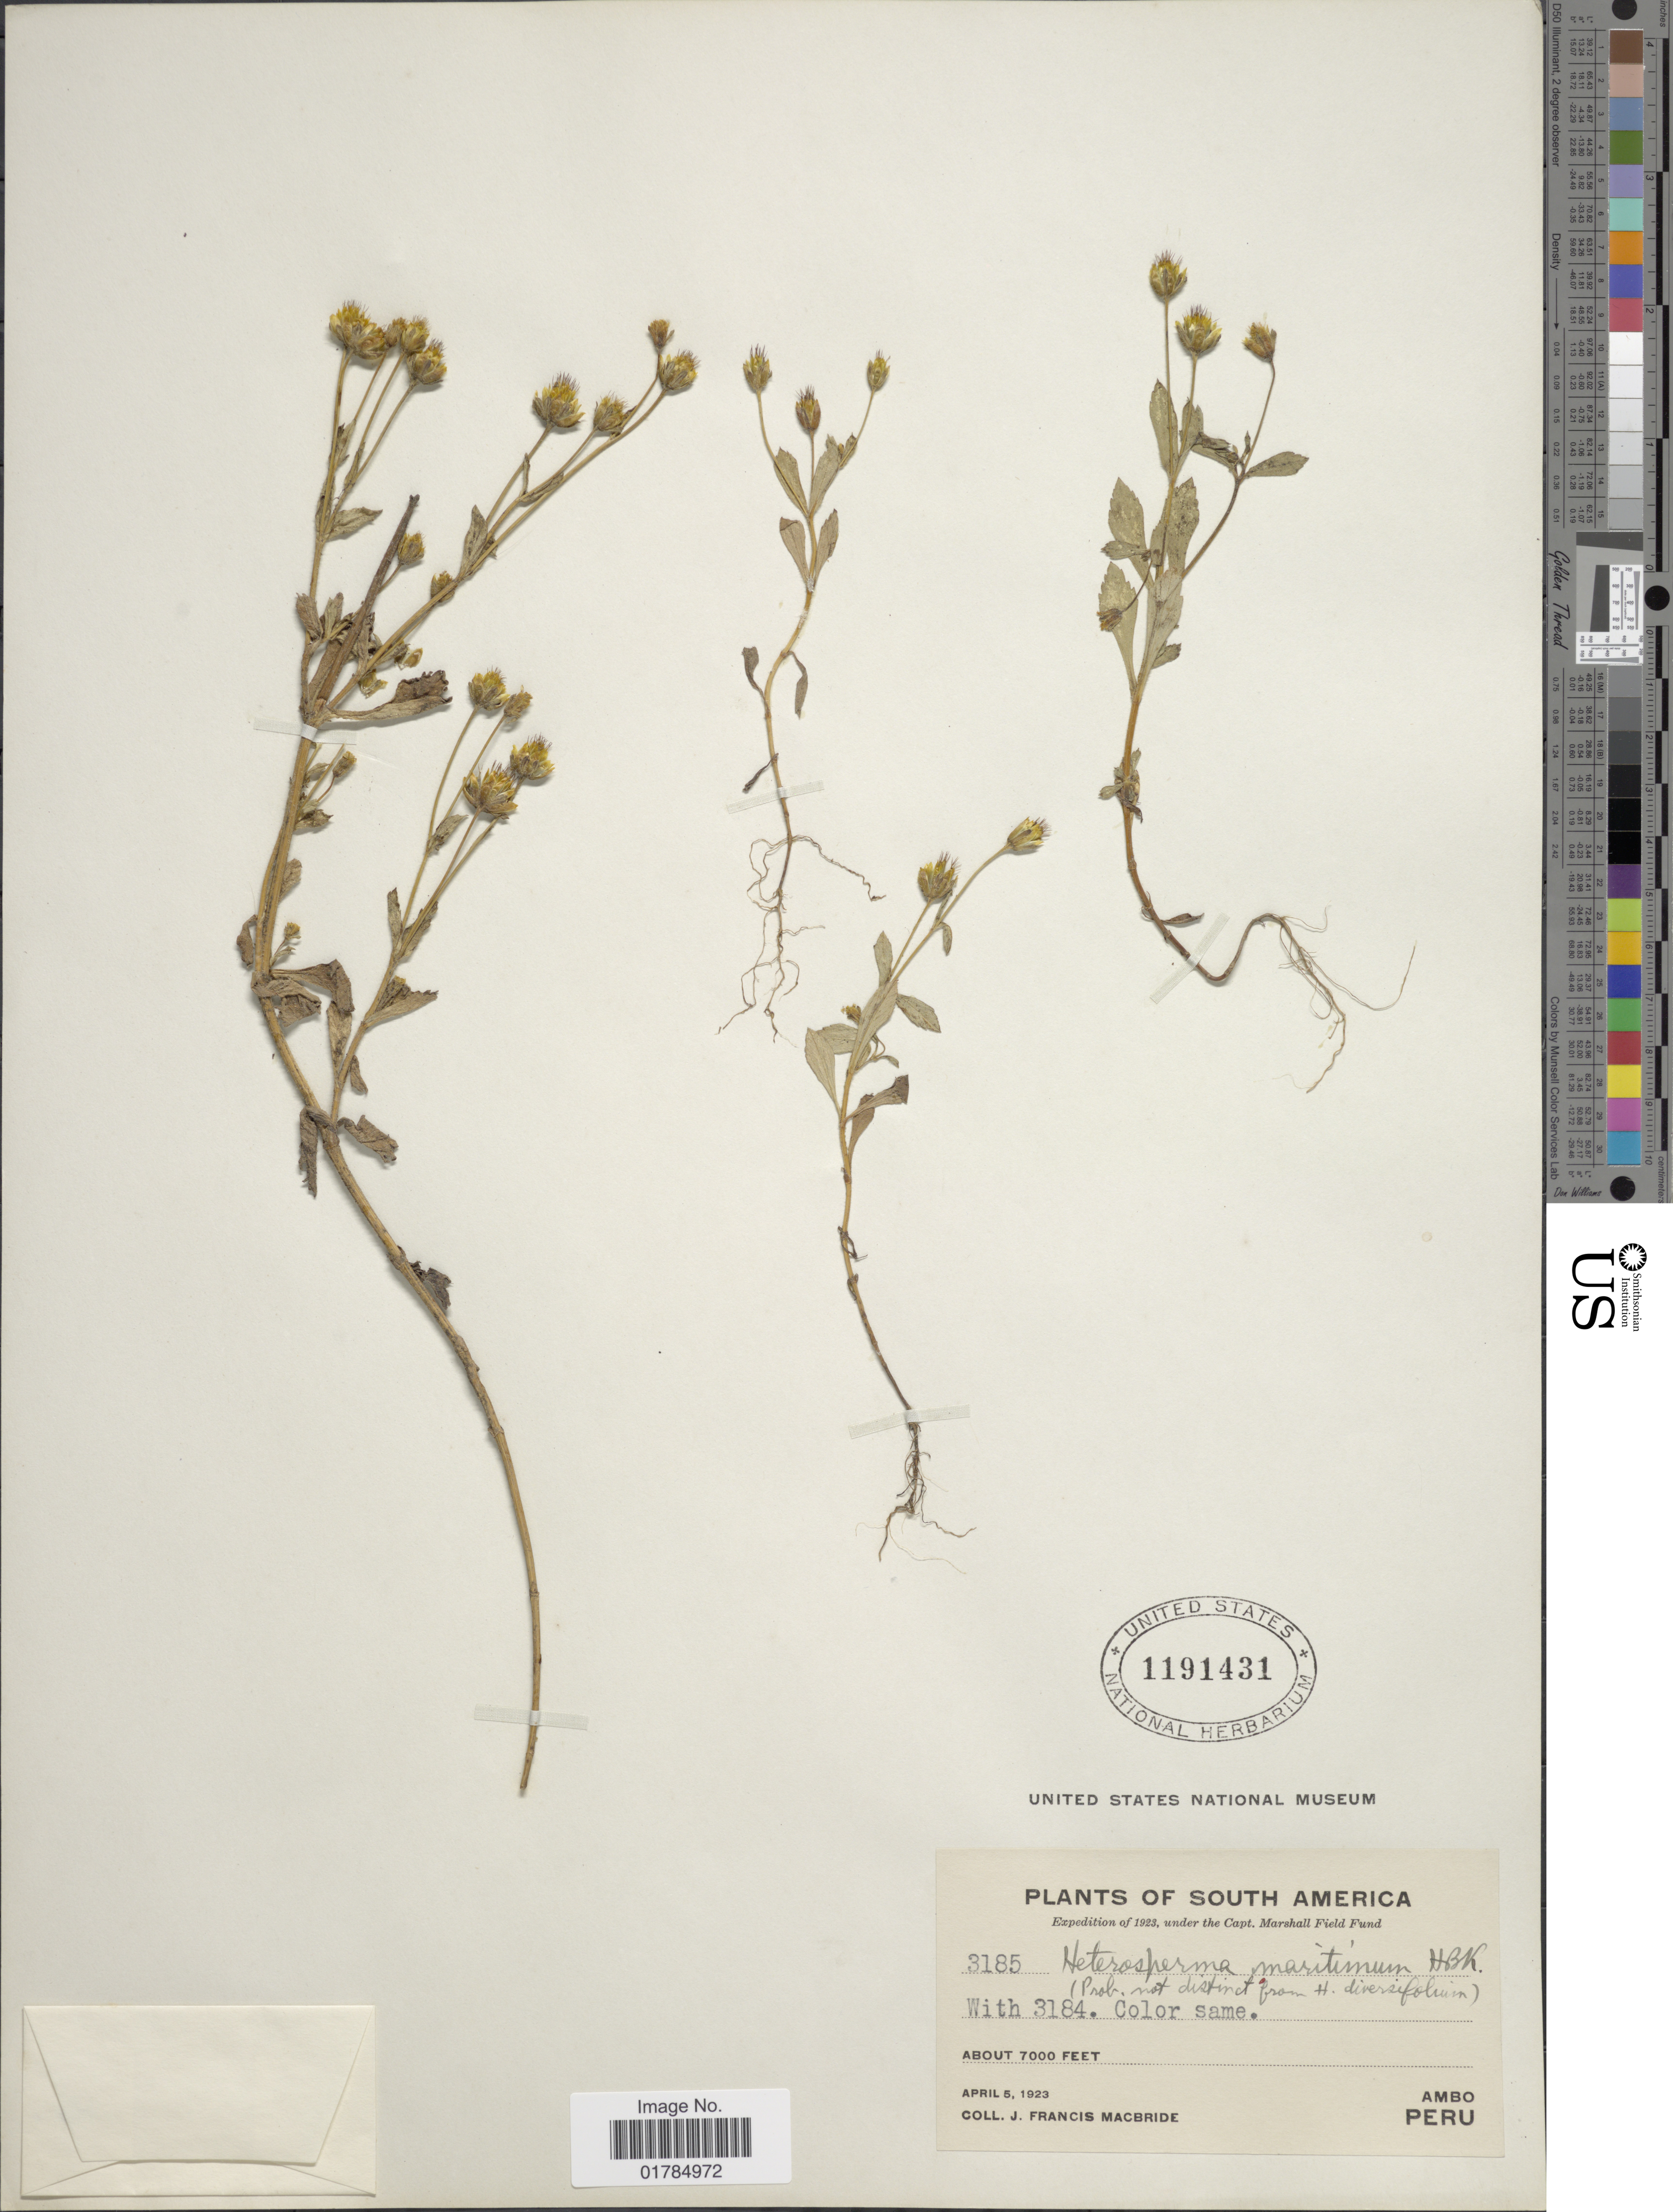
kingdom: Plantae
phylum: Tracheophyta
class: Magnoliopsida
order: Asterales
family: Asteraceae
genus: Heterosperma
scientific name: Heterosperma diversifolium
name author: Kunth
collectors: J. F. Macbride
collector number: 3185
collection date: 1923-04-05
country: Peru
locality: Ambo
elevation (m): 2134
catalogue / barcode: US 1191431